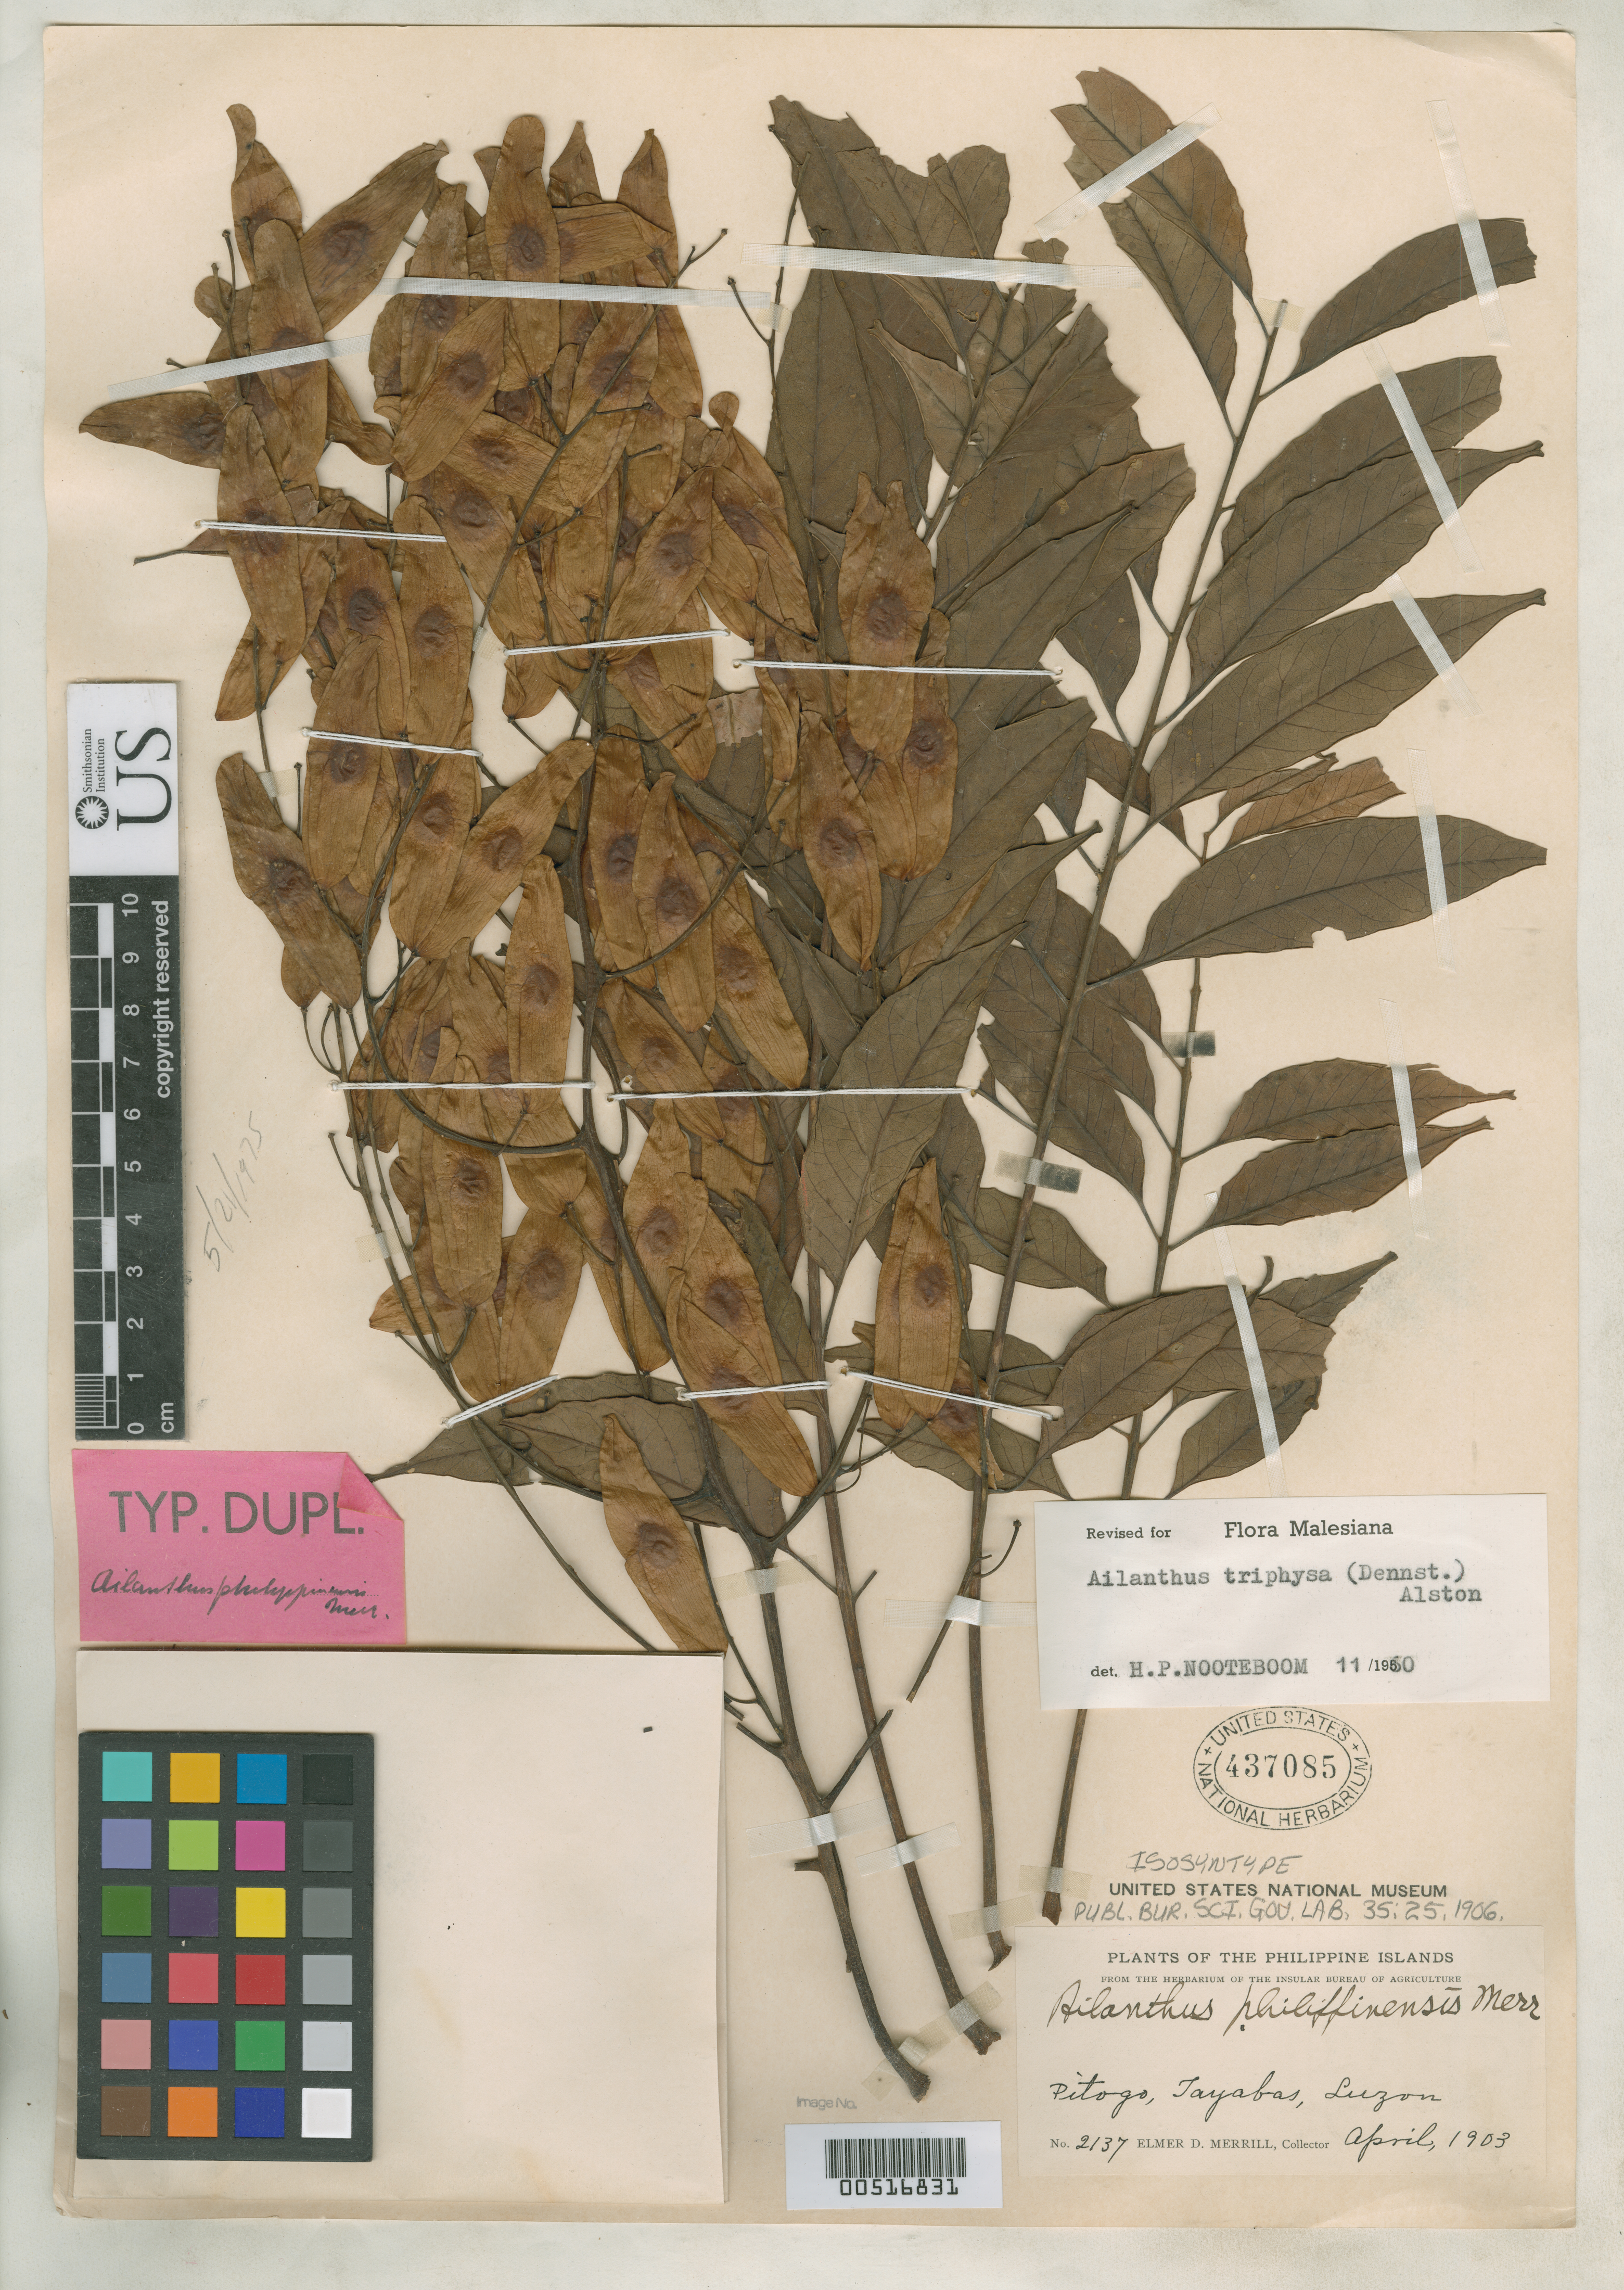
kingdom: Plantae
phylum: Tracheophyta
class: Magnoliopsida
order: Sapindales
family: Simaroubaceae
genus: Ailanthus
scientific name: Ailanthus philippinensis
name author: Merr.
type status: Isosyntype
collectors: E. D. Merrill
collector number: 2137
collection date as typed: Apr 1903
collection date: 1903-04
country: Philippines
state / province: Calabarzon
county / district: Quezon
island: Luzon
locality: Pitogo.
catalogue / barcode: US 437085